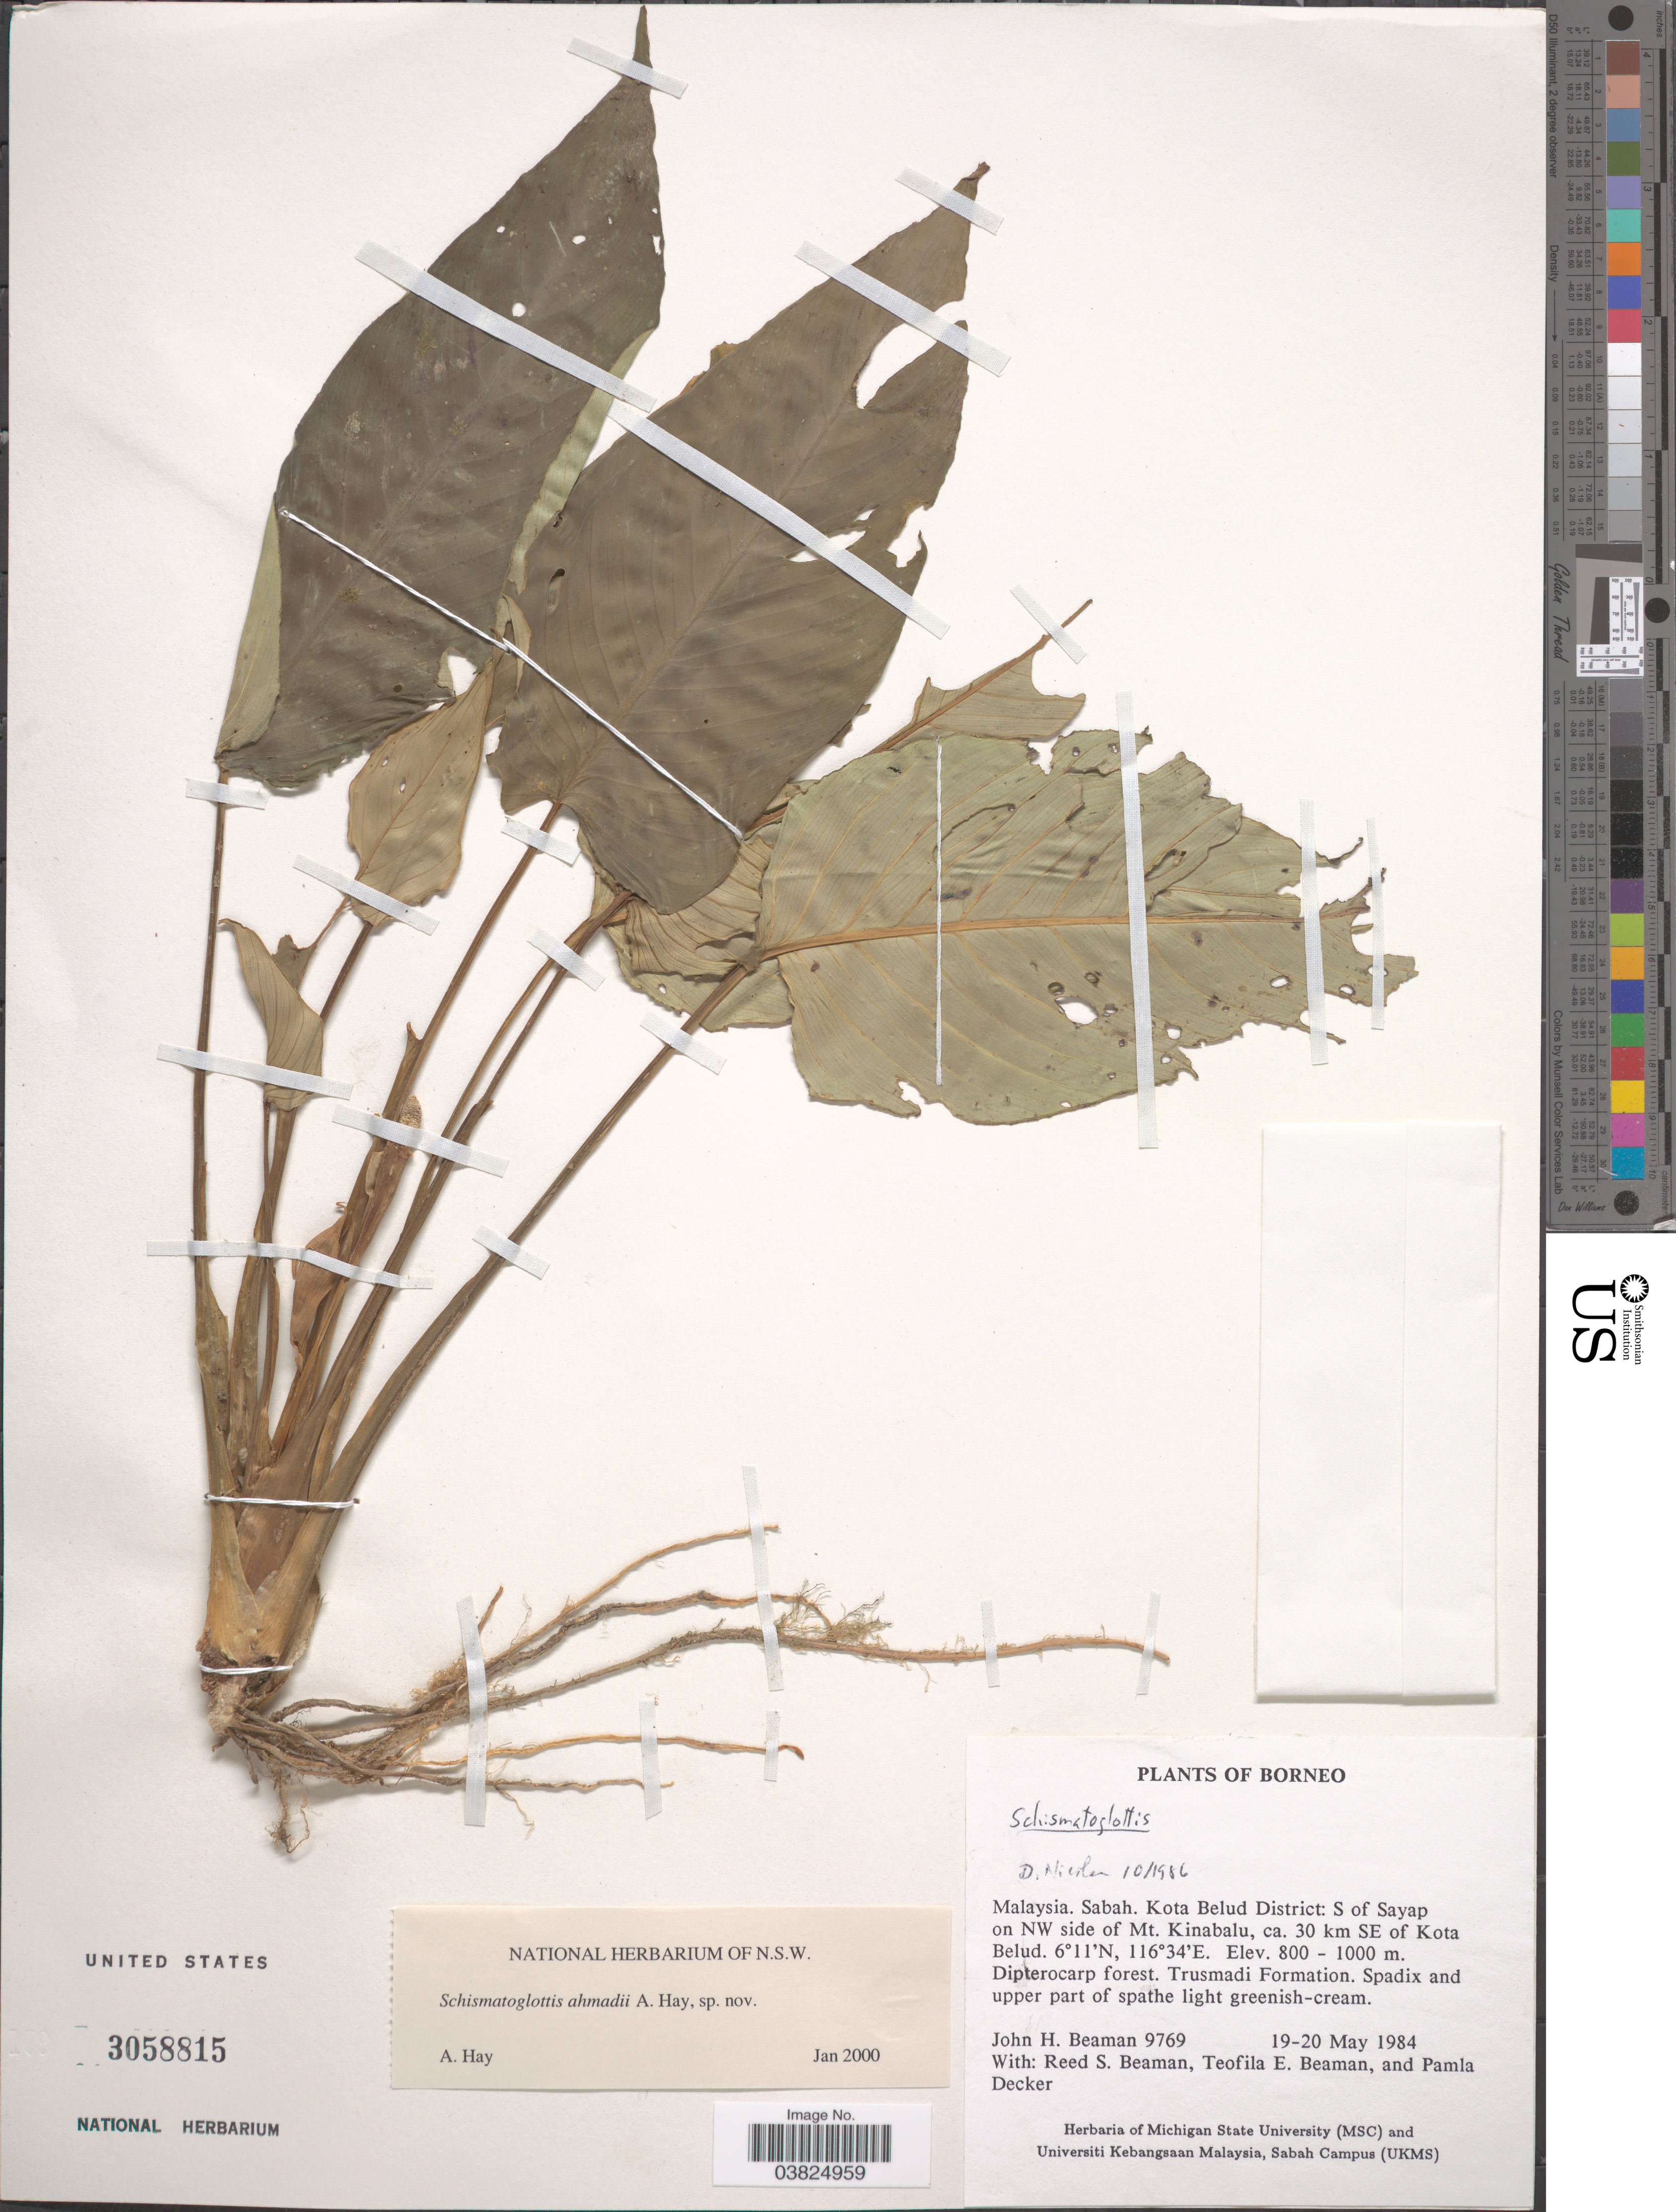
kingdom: Plantae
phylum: Tracheophyta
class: Liliopsida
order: Alismatales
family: Araceae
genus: Schismatoglottis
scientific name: Schismatoglottis ahmadii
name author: A. Hay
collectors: J. H. Beaman, R. S. Beaman, T. E. Beaman & P. Decker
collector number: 9769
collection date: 1984-05-19/1984-05-20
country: Malaysia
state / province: Sabah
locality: Borneo. Kota Belud District: S of Sayap on NW side of Mt. Kinabalu, ca. 30 km SE of Kota Belud.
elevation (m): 800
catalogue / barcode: US 3058815